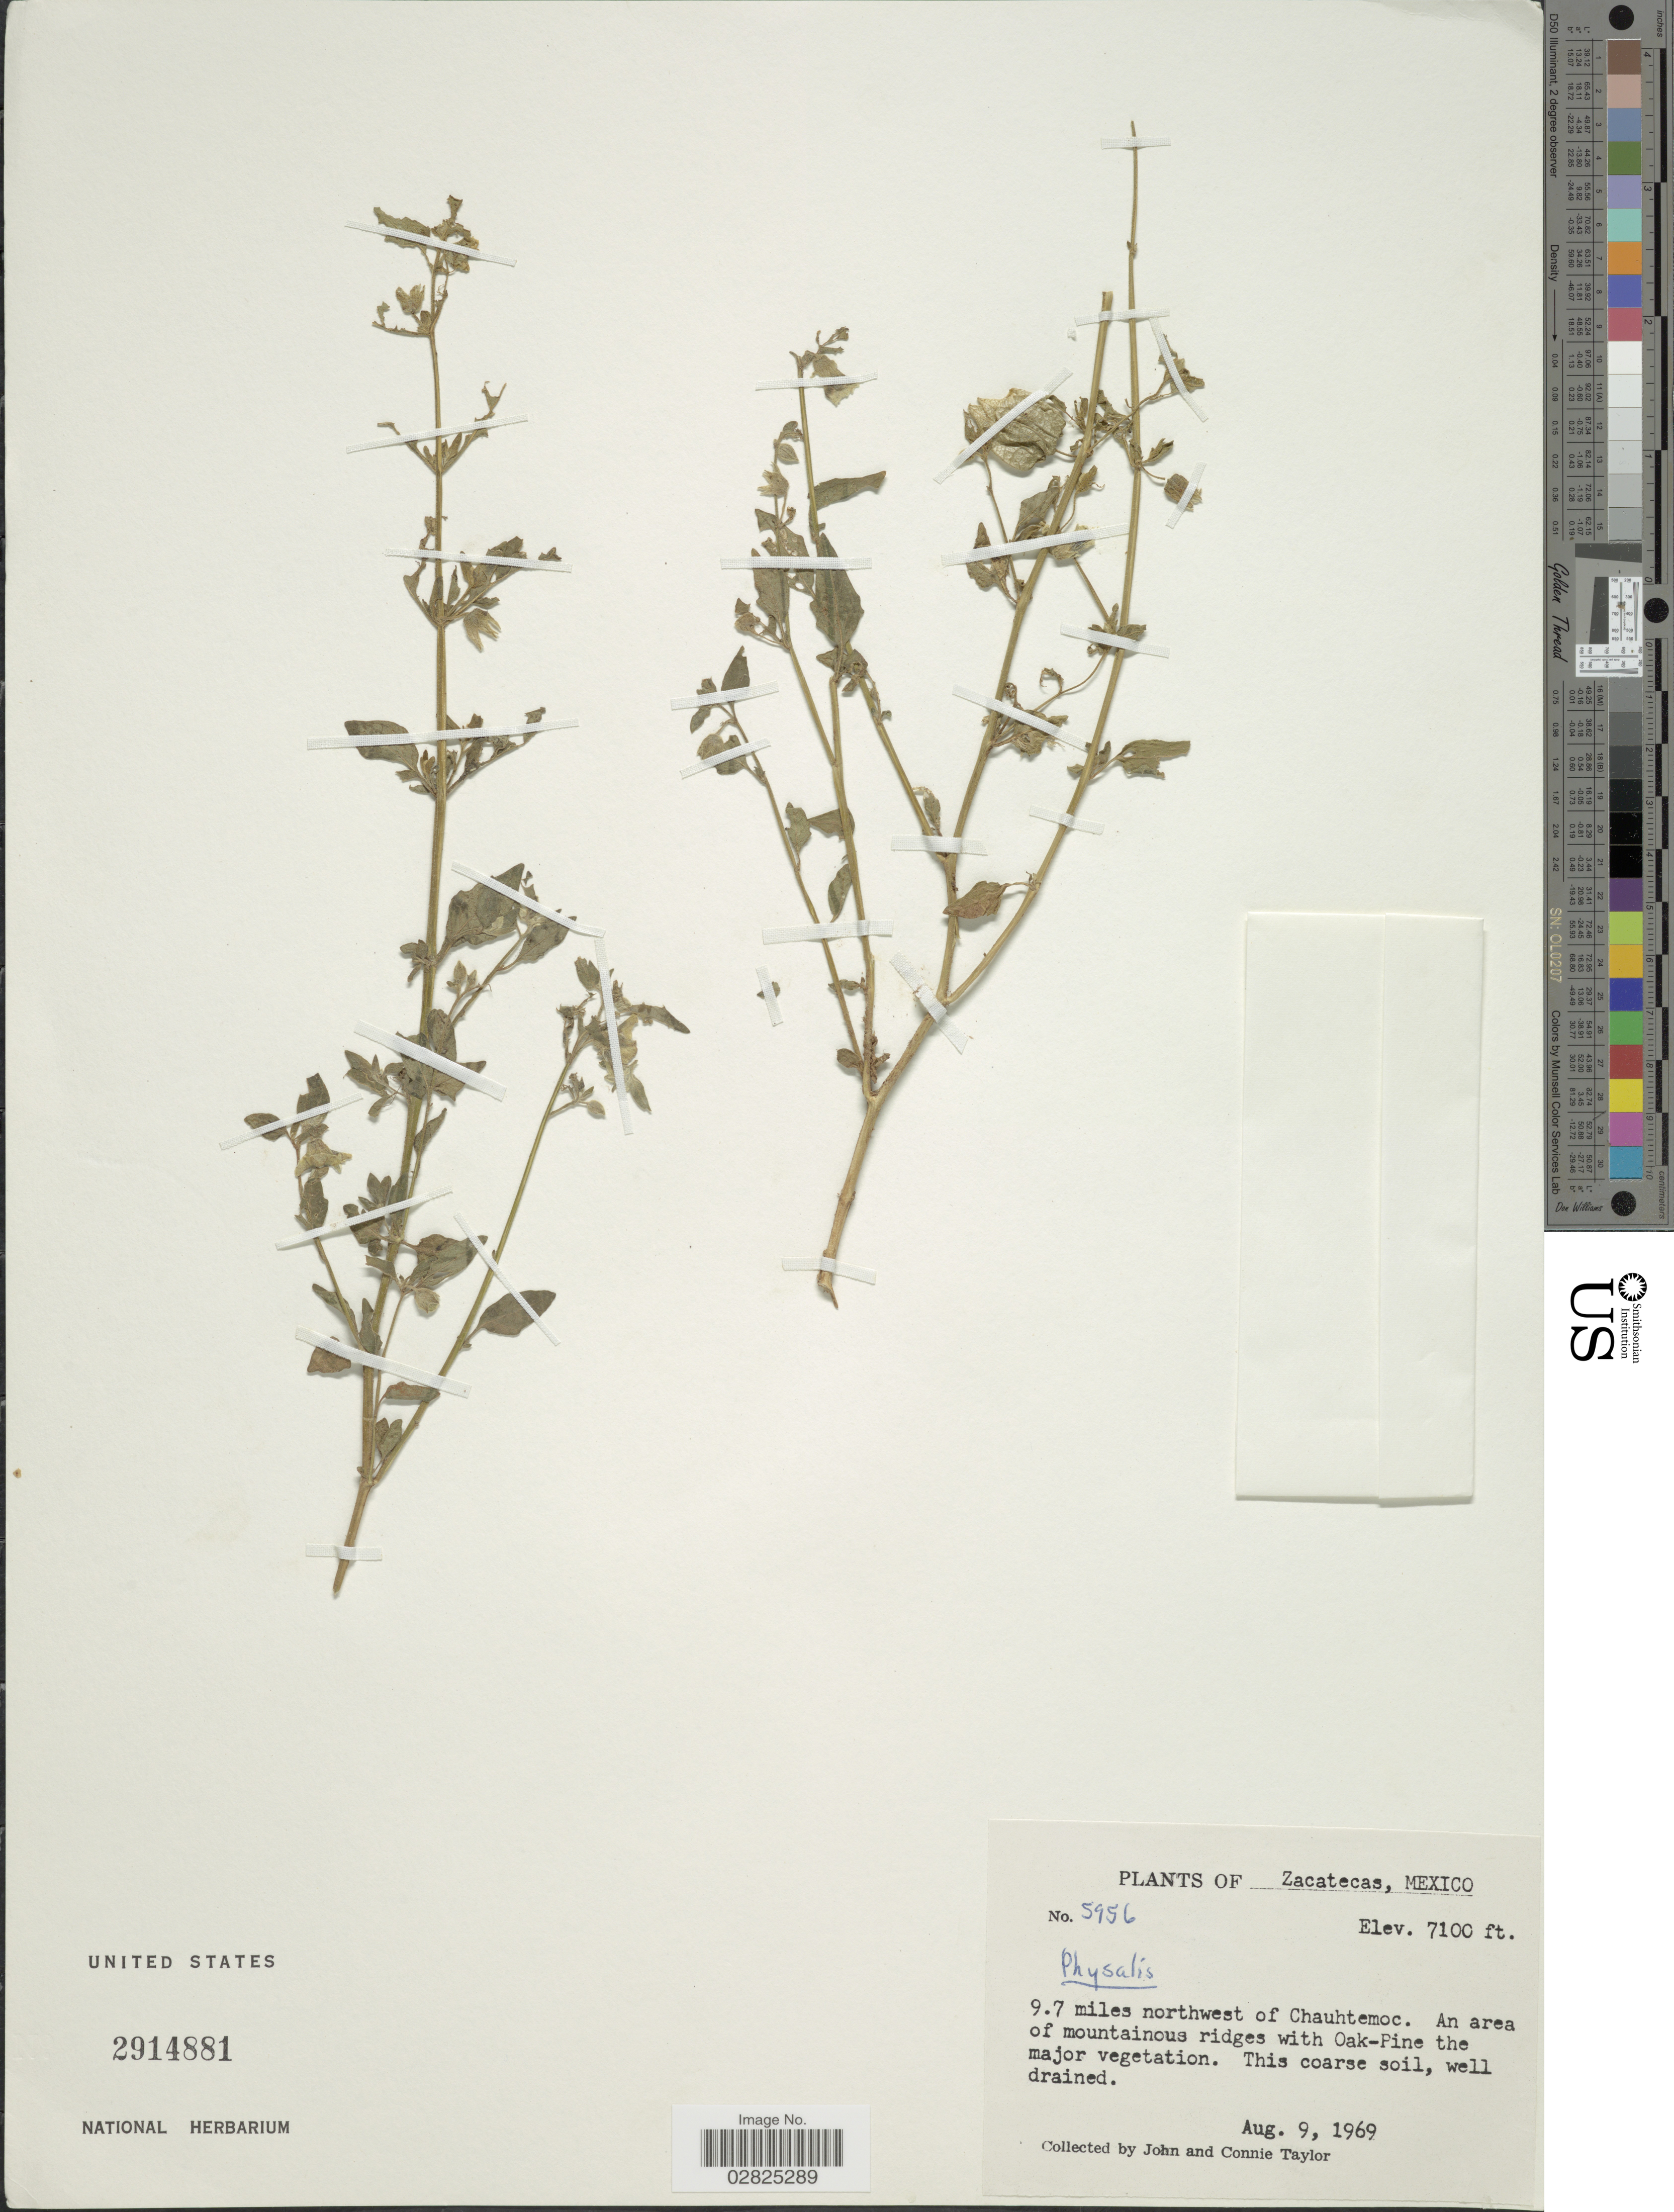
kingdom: Plantae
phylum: Tracheophyta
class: Magnoliopsida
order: Solanales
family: Solanaceae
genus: Physalis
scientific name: Physalis sp.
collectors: J. Taylor & C. Taylor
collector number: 5956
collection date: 1969-08-09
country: Mexico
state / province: Zacatecas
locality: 9.7 miles northwest of Chauhtemoc.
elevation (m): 2164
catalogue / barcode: US 2914881